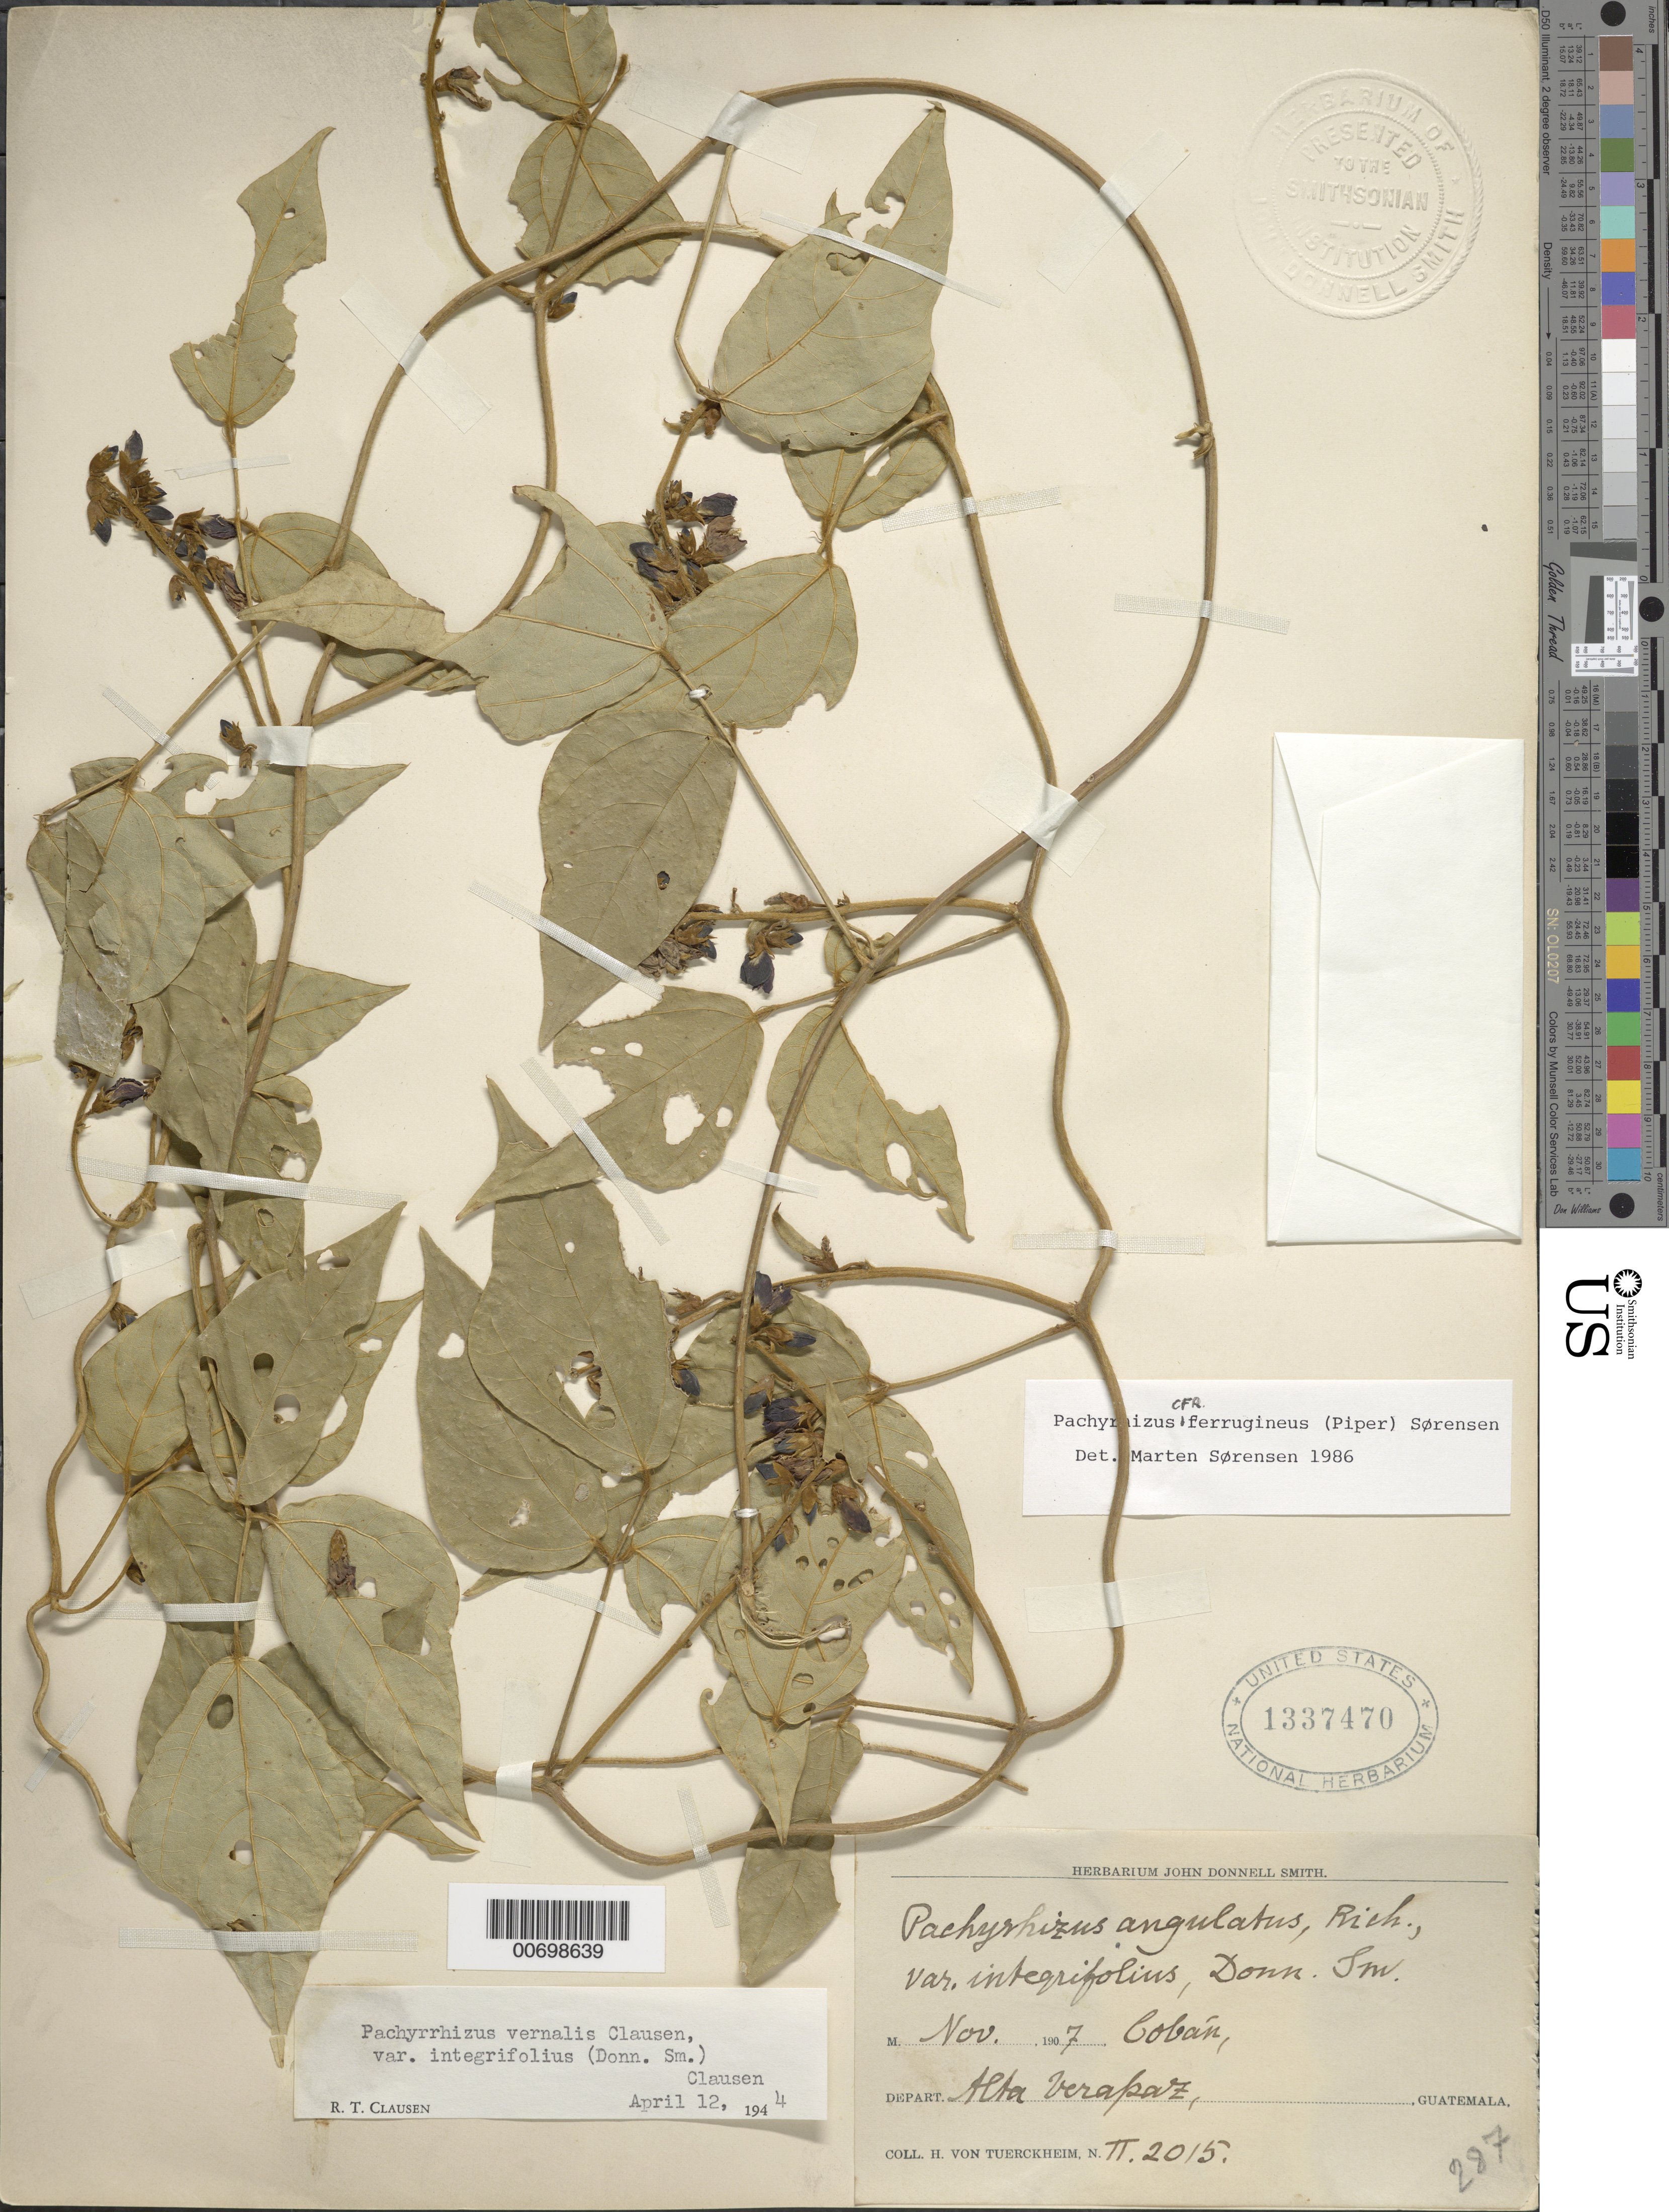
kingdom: Plantae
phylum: Tracheophyta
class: Magnoliopsida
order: Fabales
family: Fabaceae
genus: Pachyrhizus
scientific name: Pachyrhizus ferrugineus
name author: (Piper) M. Sørensen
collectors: H. von Türckheim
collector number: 2015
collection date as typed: Nov 1907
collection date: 1907-11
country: Guatemala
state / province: Alta Verapaz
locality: Cobán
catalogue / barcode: US 1337470